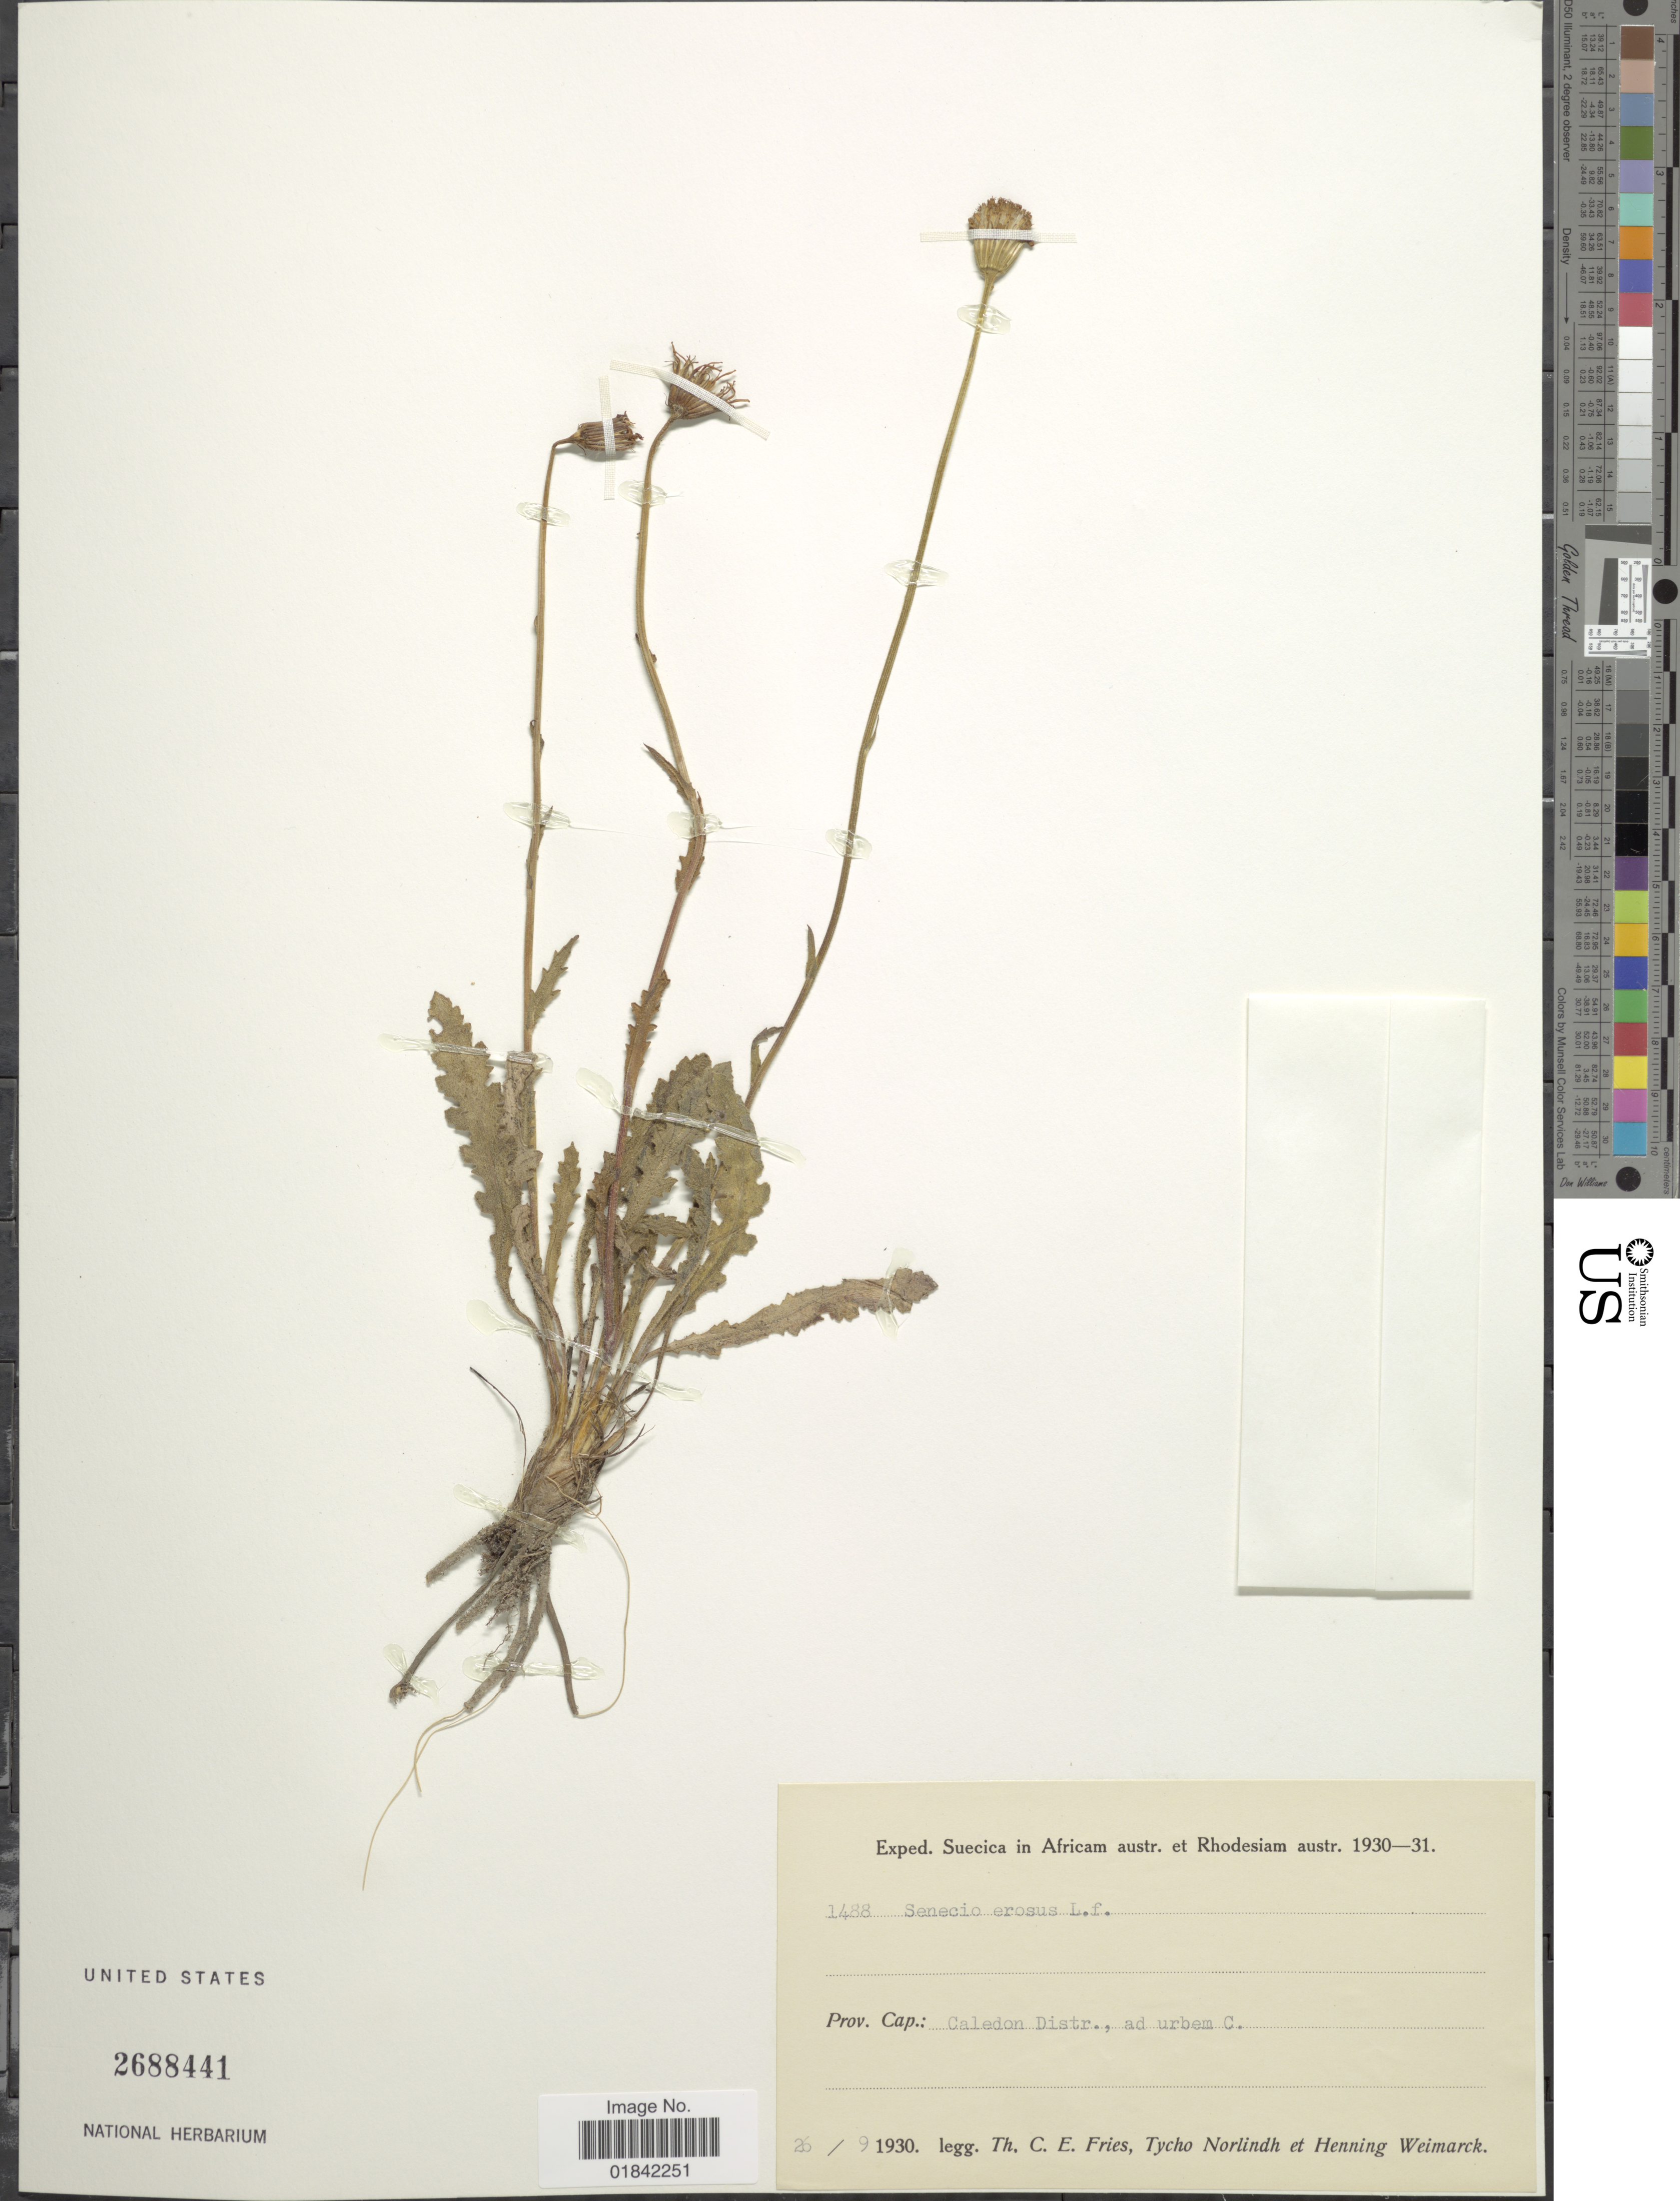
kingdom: Plantae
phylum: Tracheophyta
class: Magnoliopsida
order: Asterales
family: Asteraceae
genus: Senecio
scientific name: Senecio erosus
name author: L. f.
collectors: T. C. E. Fries, N. T. Norlindh & H. Weimarck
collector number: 1488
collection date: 1930-09-26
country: South Africa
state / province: Western Cape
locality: Prov. Cap.: Caledon Distr., ad urbam C.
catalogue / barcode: US 2688441